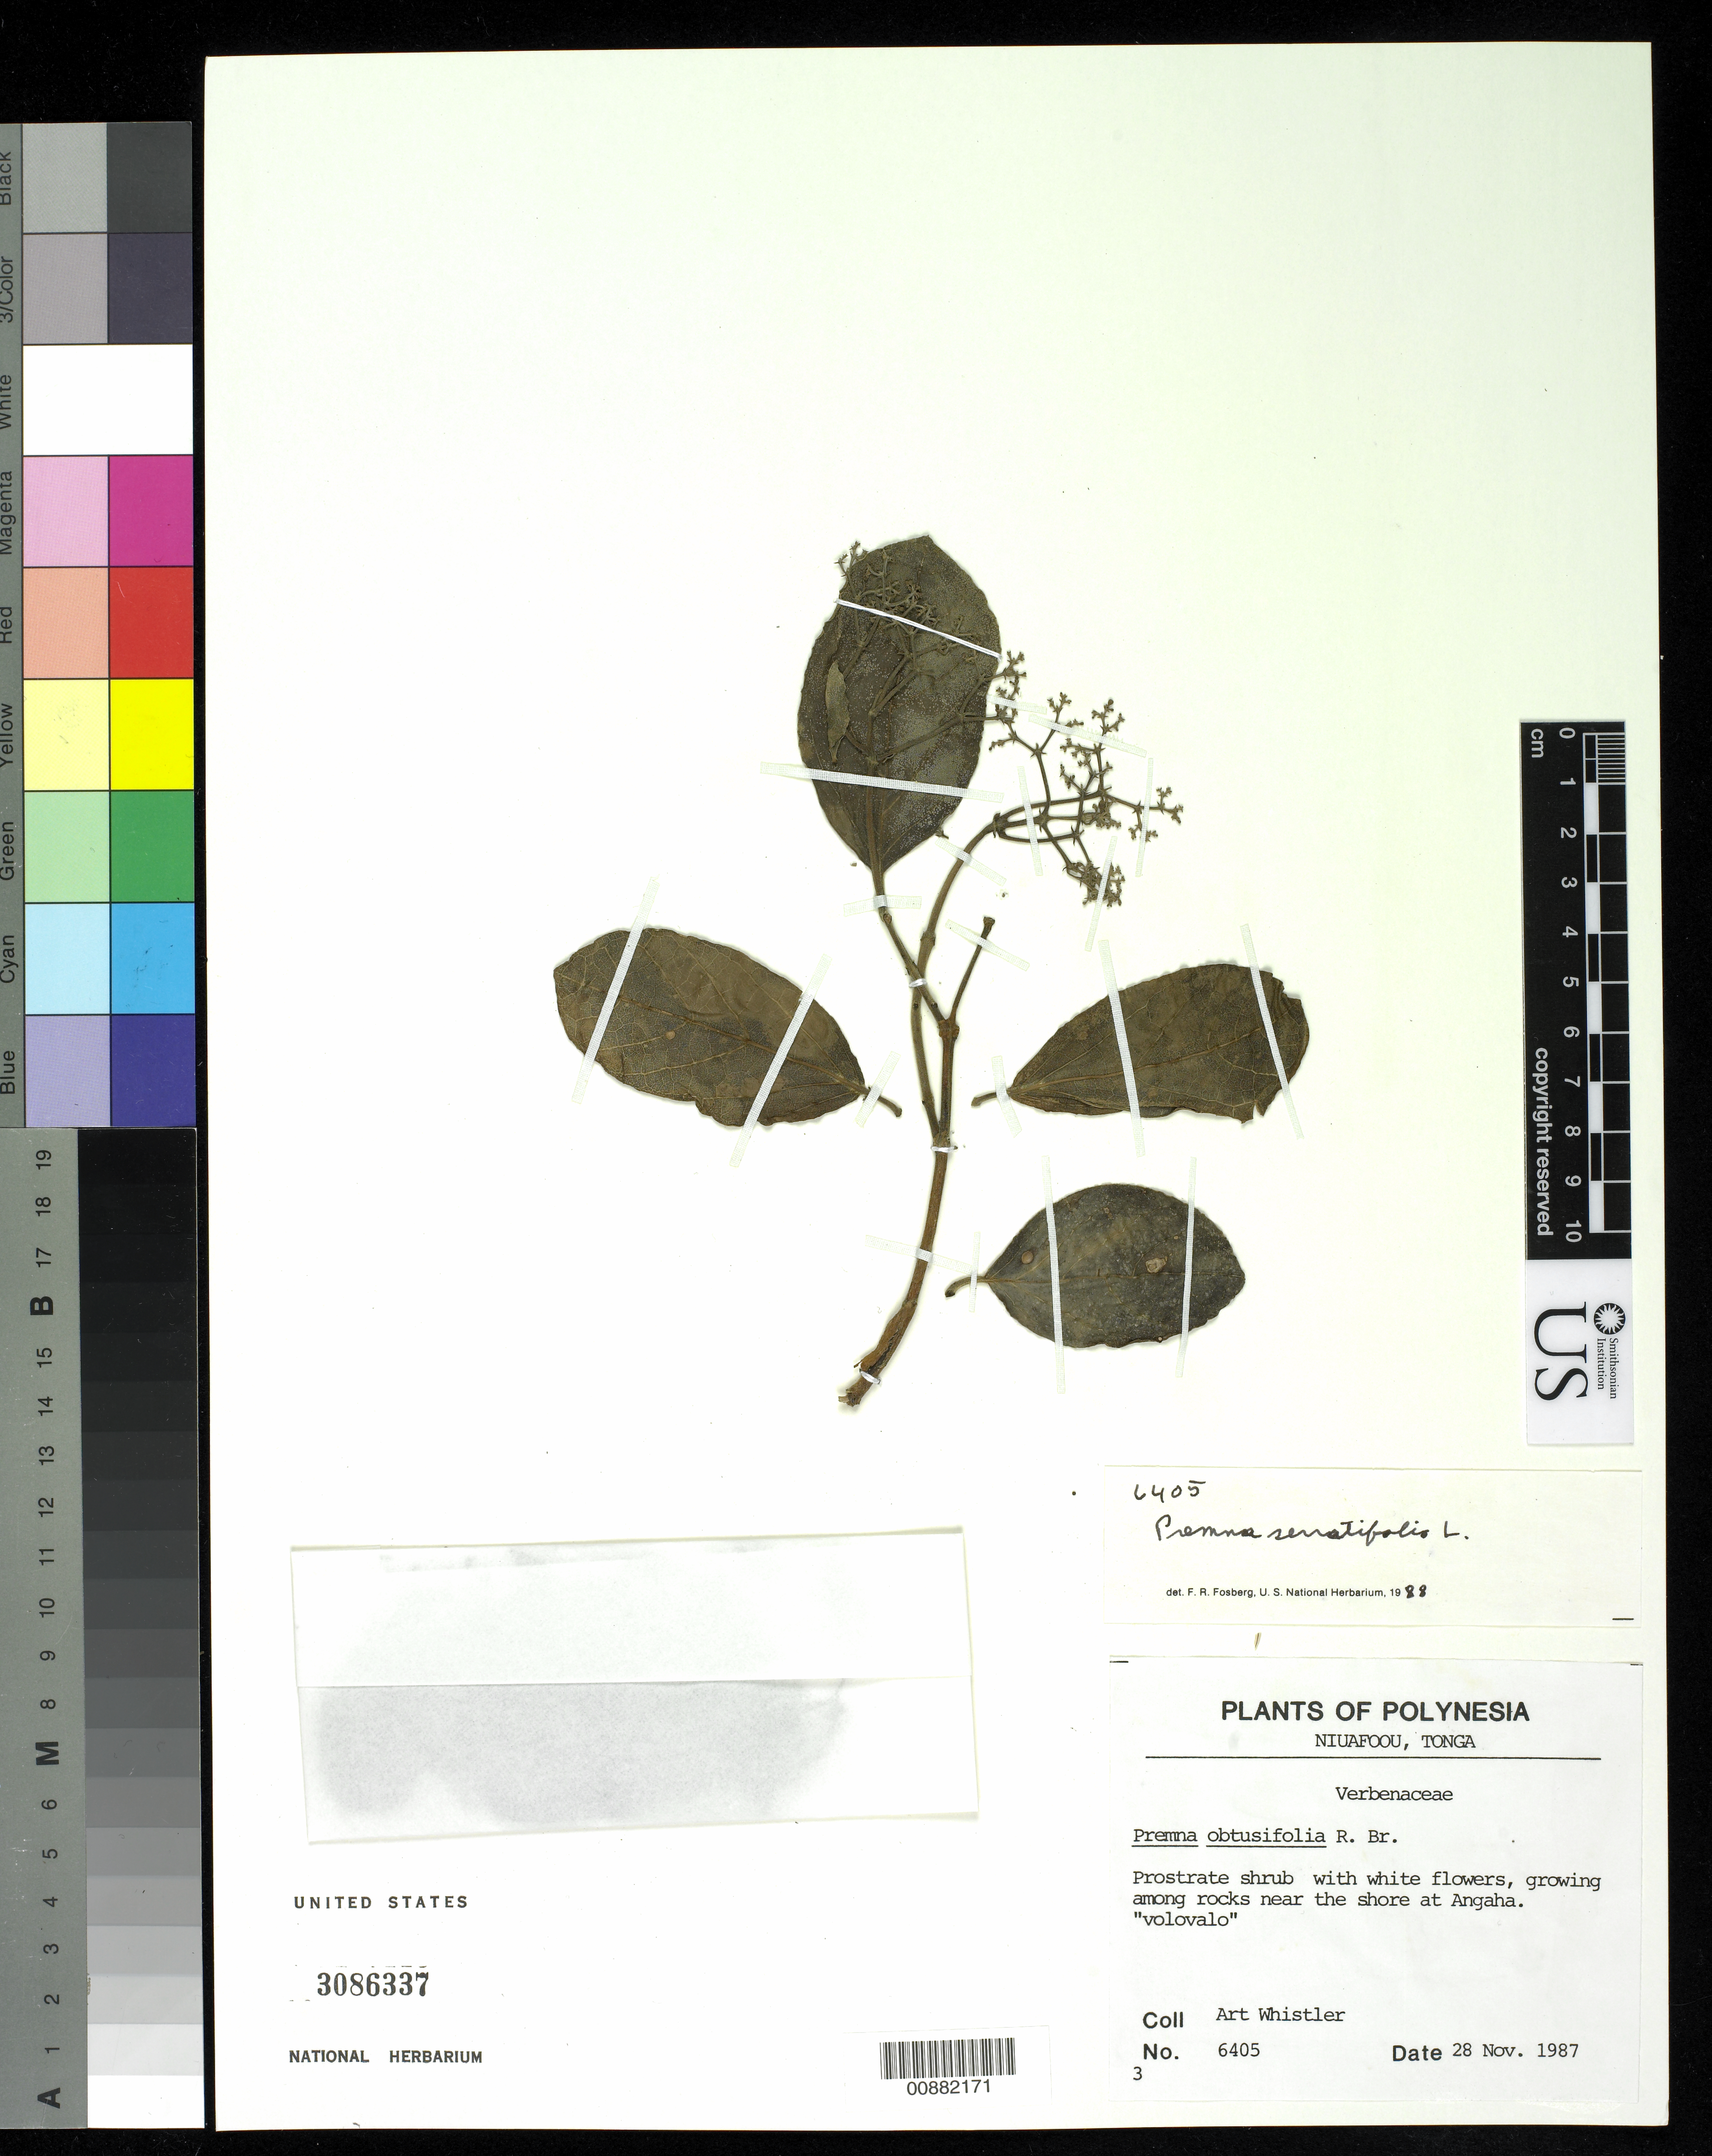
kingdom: Plantae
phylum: Tracheophyta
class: Magnoliopsida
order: Lamiales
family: Lamiaceae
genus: Premna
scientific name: Premna serratifolia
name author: L.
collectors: A. Whistler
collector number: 6405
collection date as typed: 28 Nov 1987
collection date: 1987-11-28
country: Tonga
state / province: Tonga Outliers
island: Niuafo'ou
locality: the shore at Angaha.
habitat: among rocks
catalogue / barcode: US 3086337